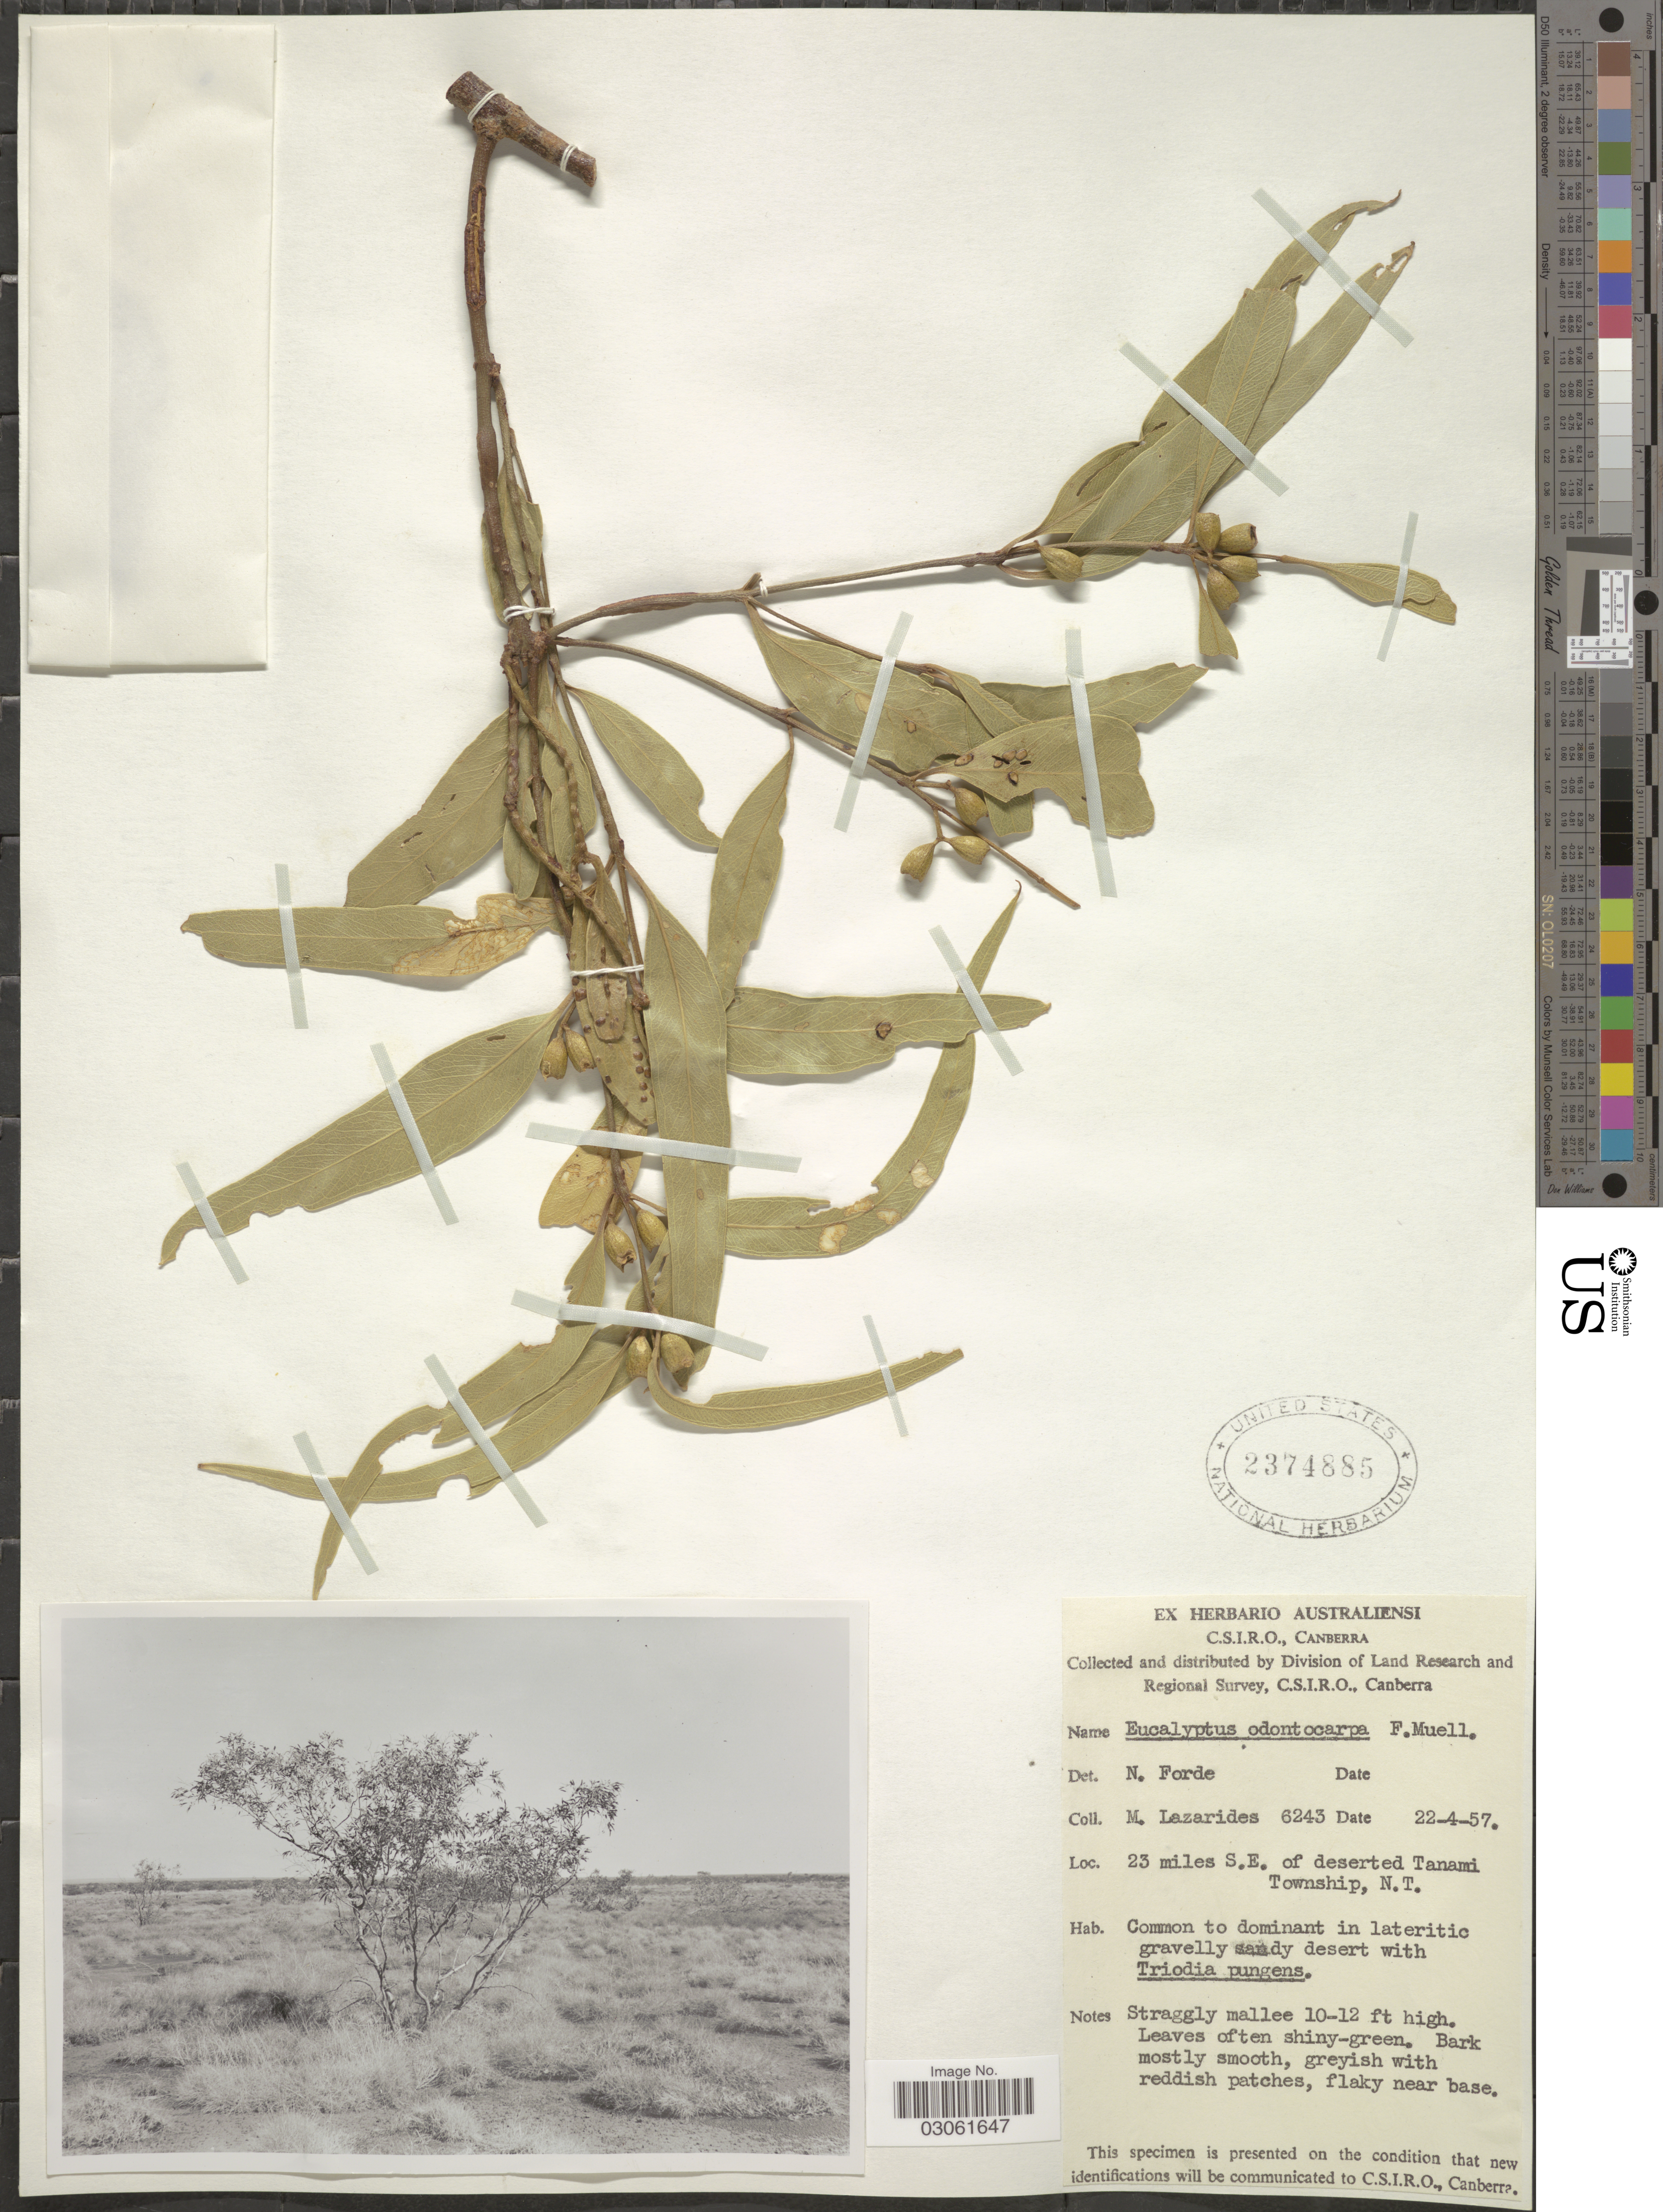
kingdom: Plantae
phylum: Tracheophyta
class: Magnoliopsida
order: Myrtales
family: Myrtaceae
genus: Eucalyptus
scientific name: Eucalyptus odontocarpa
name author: F. Muell.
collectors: M. Lazarides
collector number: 6243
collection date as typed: Transcribed d/m/y: 22/4/57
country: Australia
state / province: Northern Territory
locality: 23 miles S.E. of deserted Tanami Township.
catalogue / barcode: US 2374885